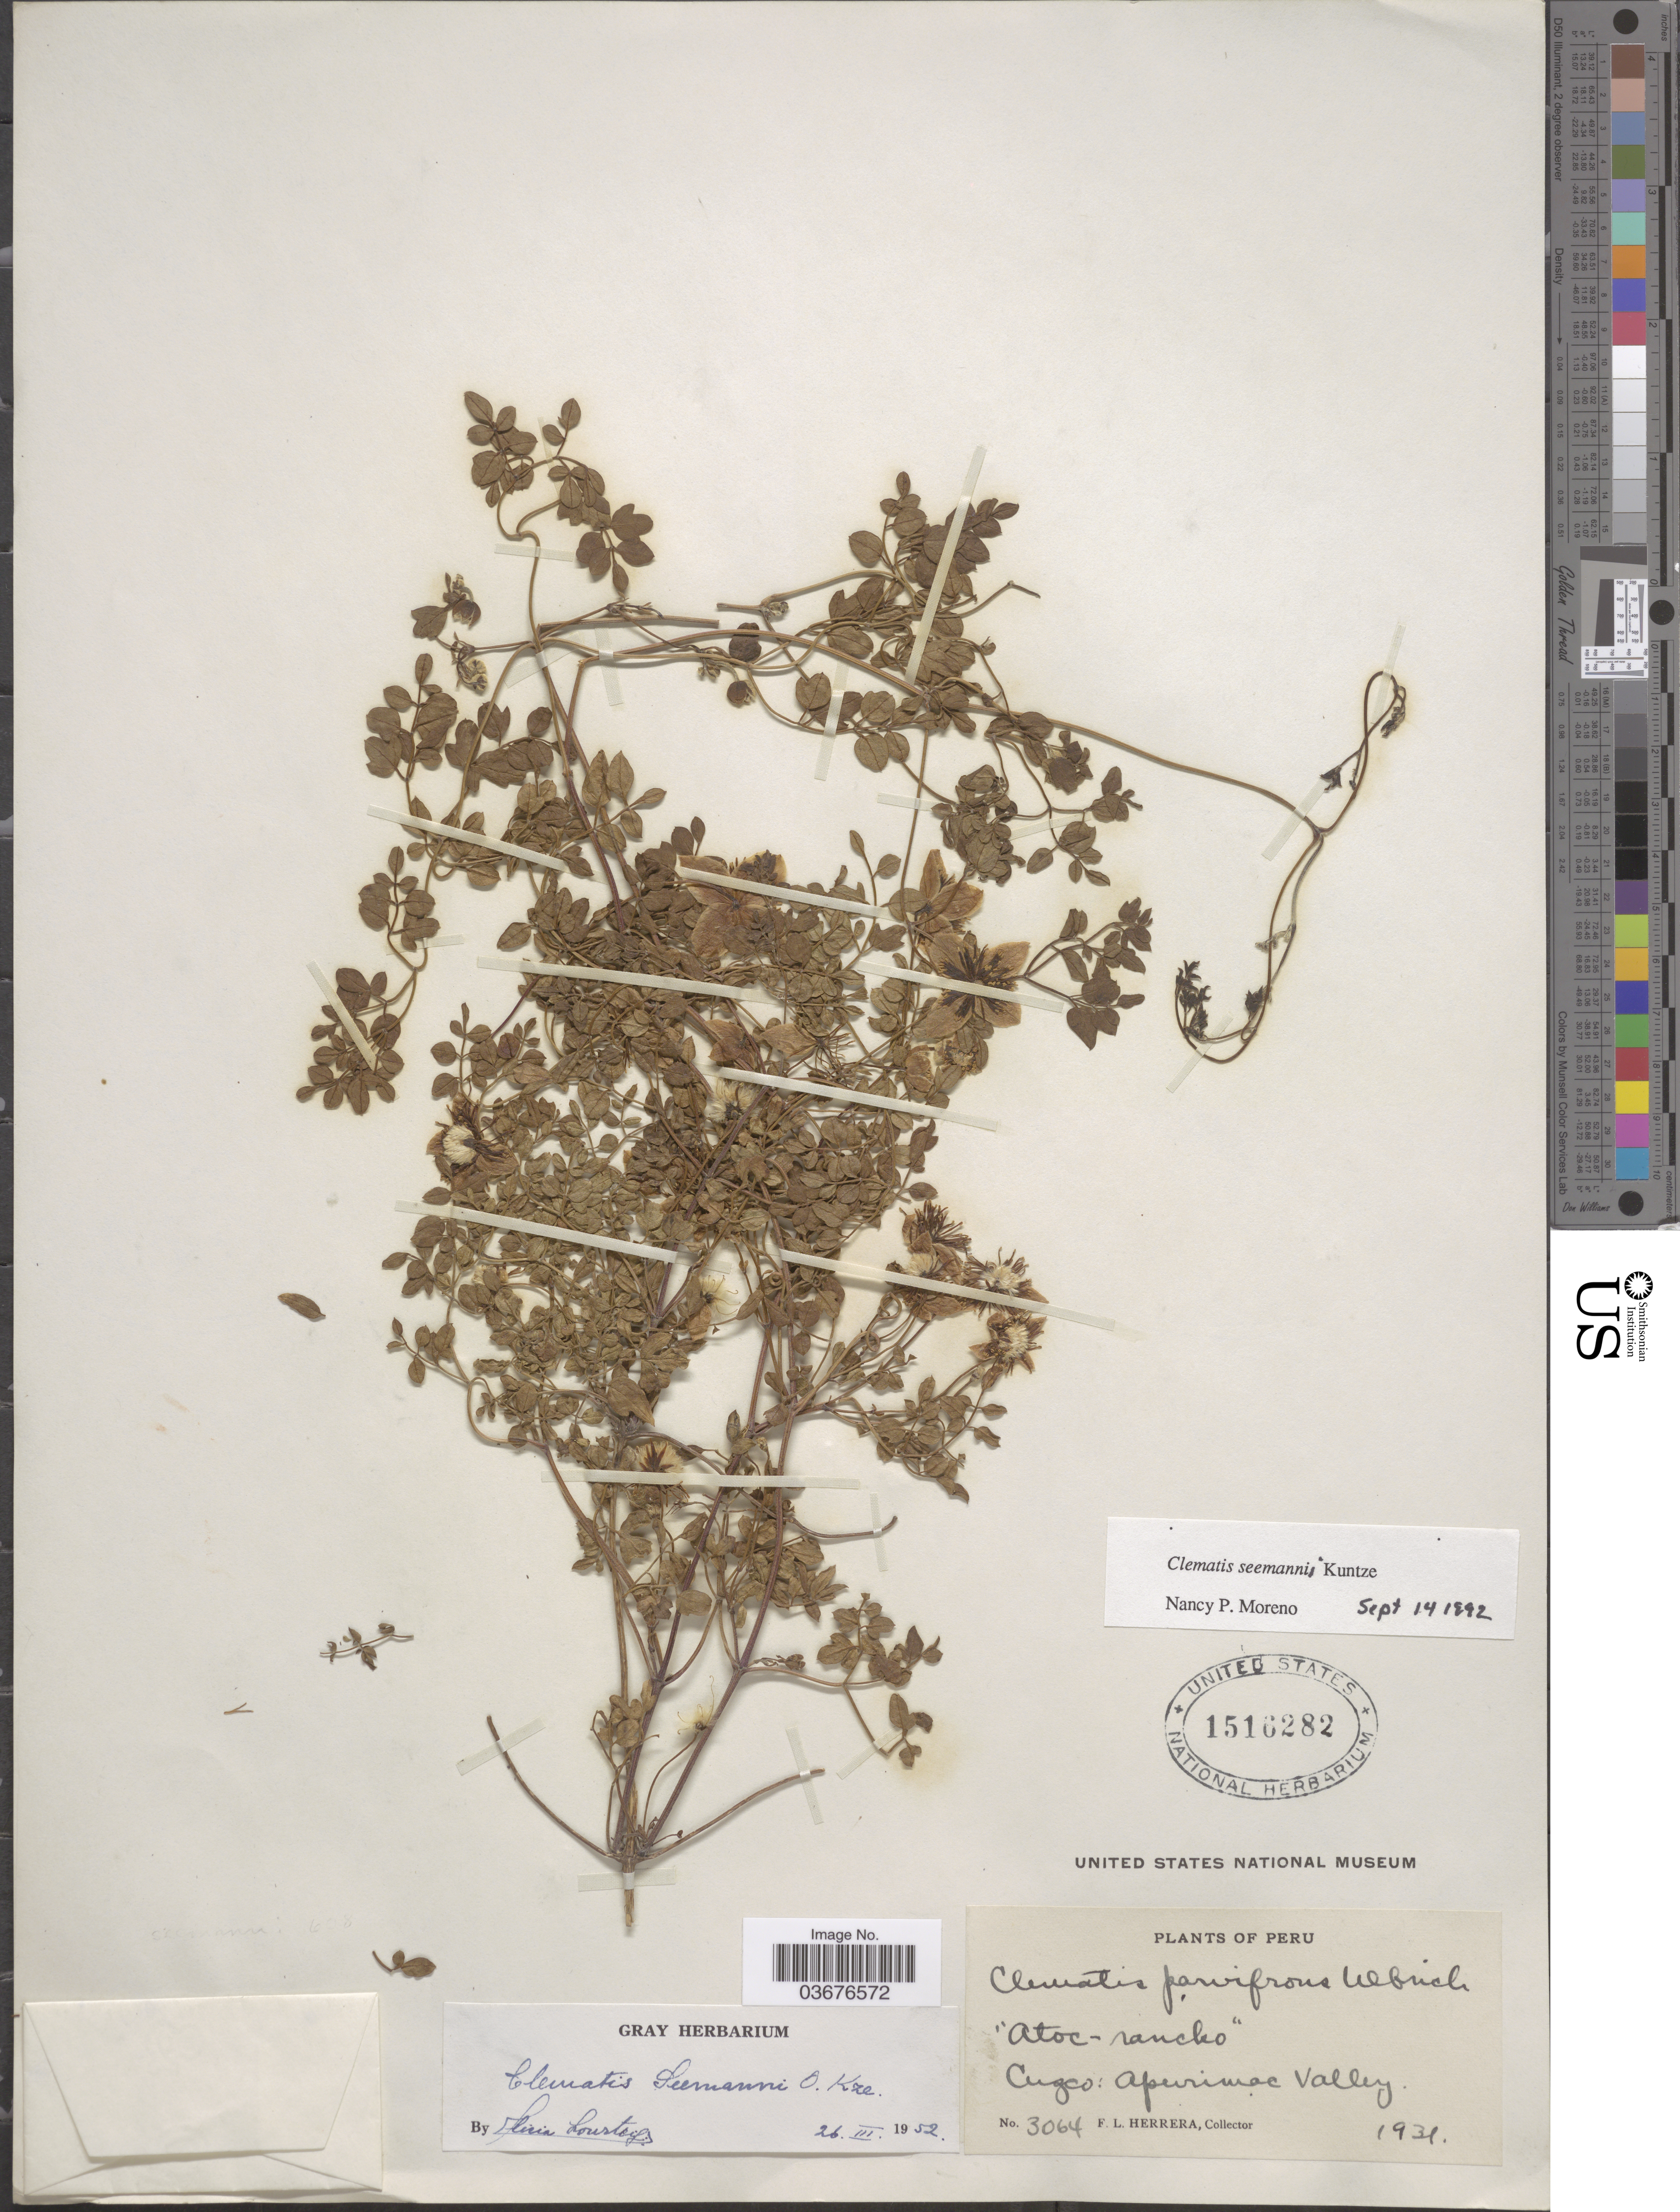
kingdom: Plantae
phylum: Tracheophyta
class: Magnoliopsida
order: Ranunculales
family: Ranunculaceae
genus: Clematis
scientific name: Clematis seemannii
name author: Kuntze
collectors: F. L. Herrera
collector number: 3064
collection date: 1931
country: Peru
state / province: Cusco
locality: Cuzco: Apurimac Valley.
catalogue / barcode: US 1516282